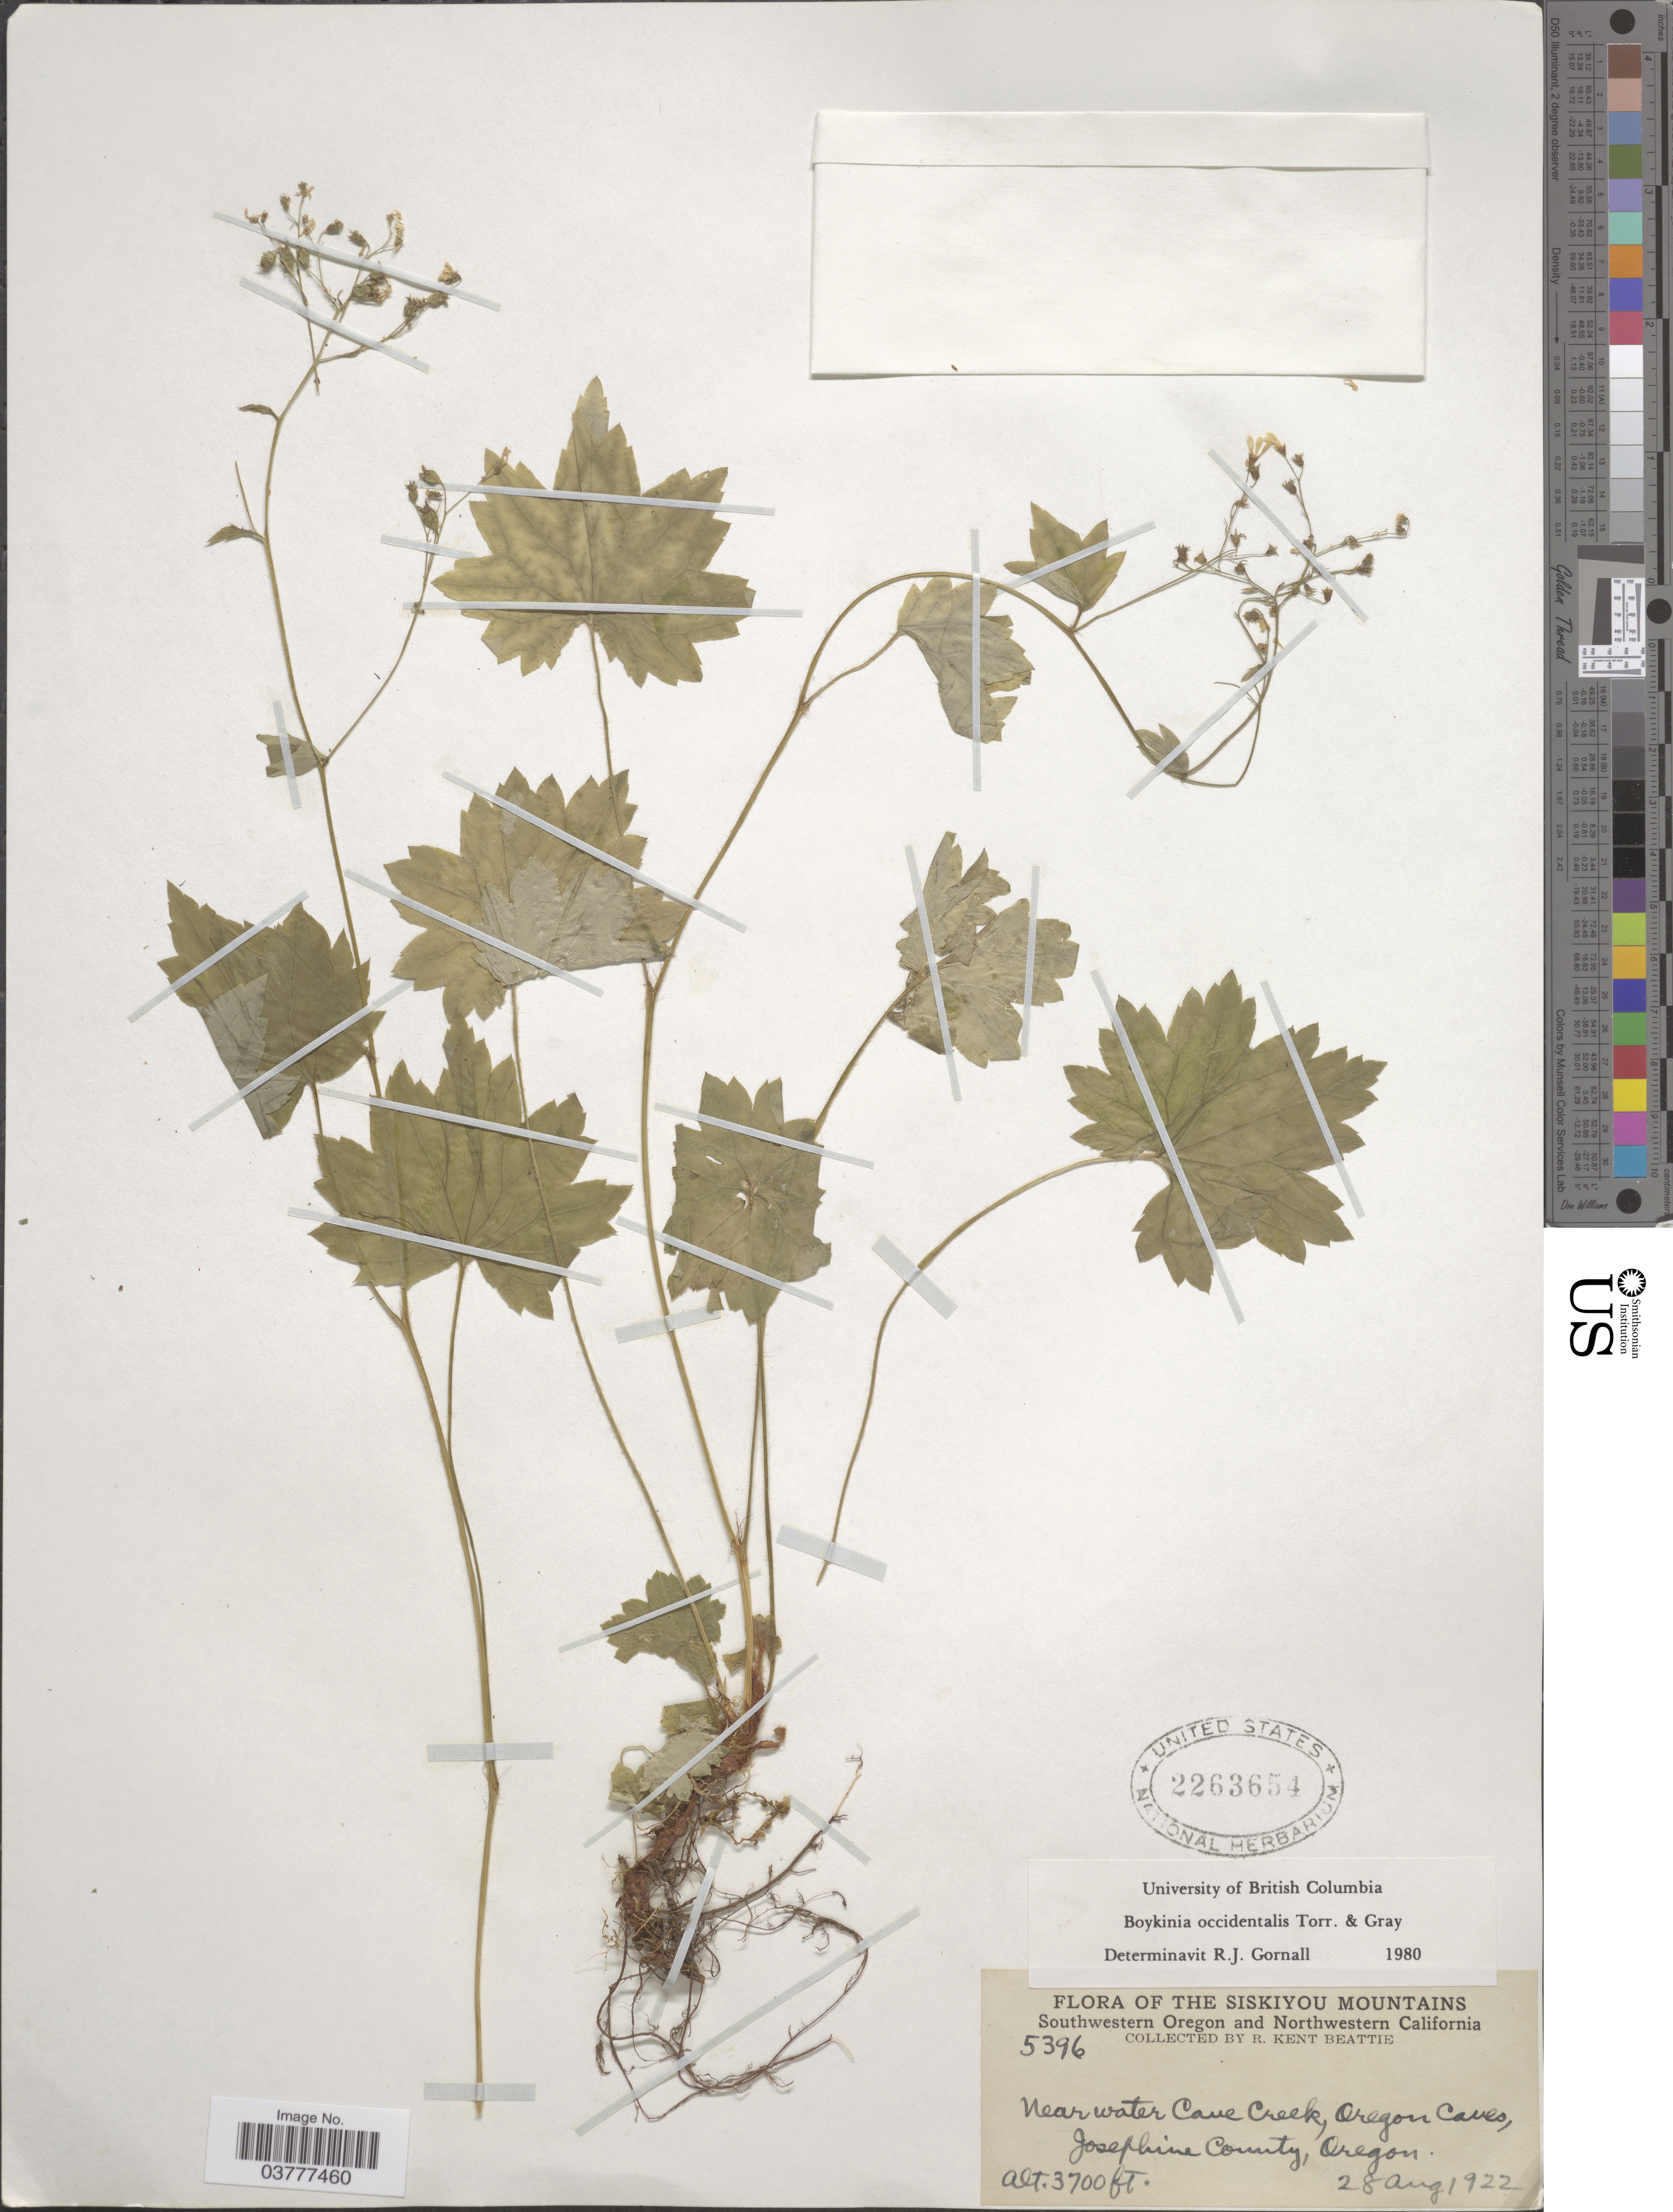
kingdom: Plantae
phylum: Tracheophyta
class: Magnoliopsida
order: Saxifragales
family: Saxifragaceae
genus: Boykinia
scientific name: Boykinia occidentalis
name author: Torr. & A. Gray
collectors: R. K. Beattie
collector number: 5396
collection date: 1922-08-28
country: United States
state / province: Oregon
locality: The Siskiyou Mountains, Southwestern Oregon. Near water Cave Creek, Oregon Caves, Josephine County.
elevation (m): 1128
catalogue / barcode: US 2263654